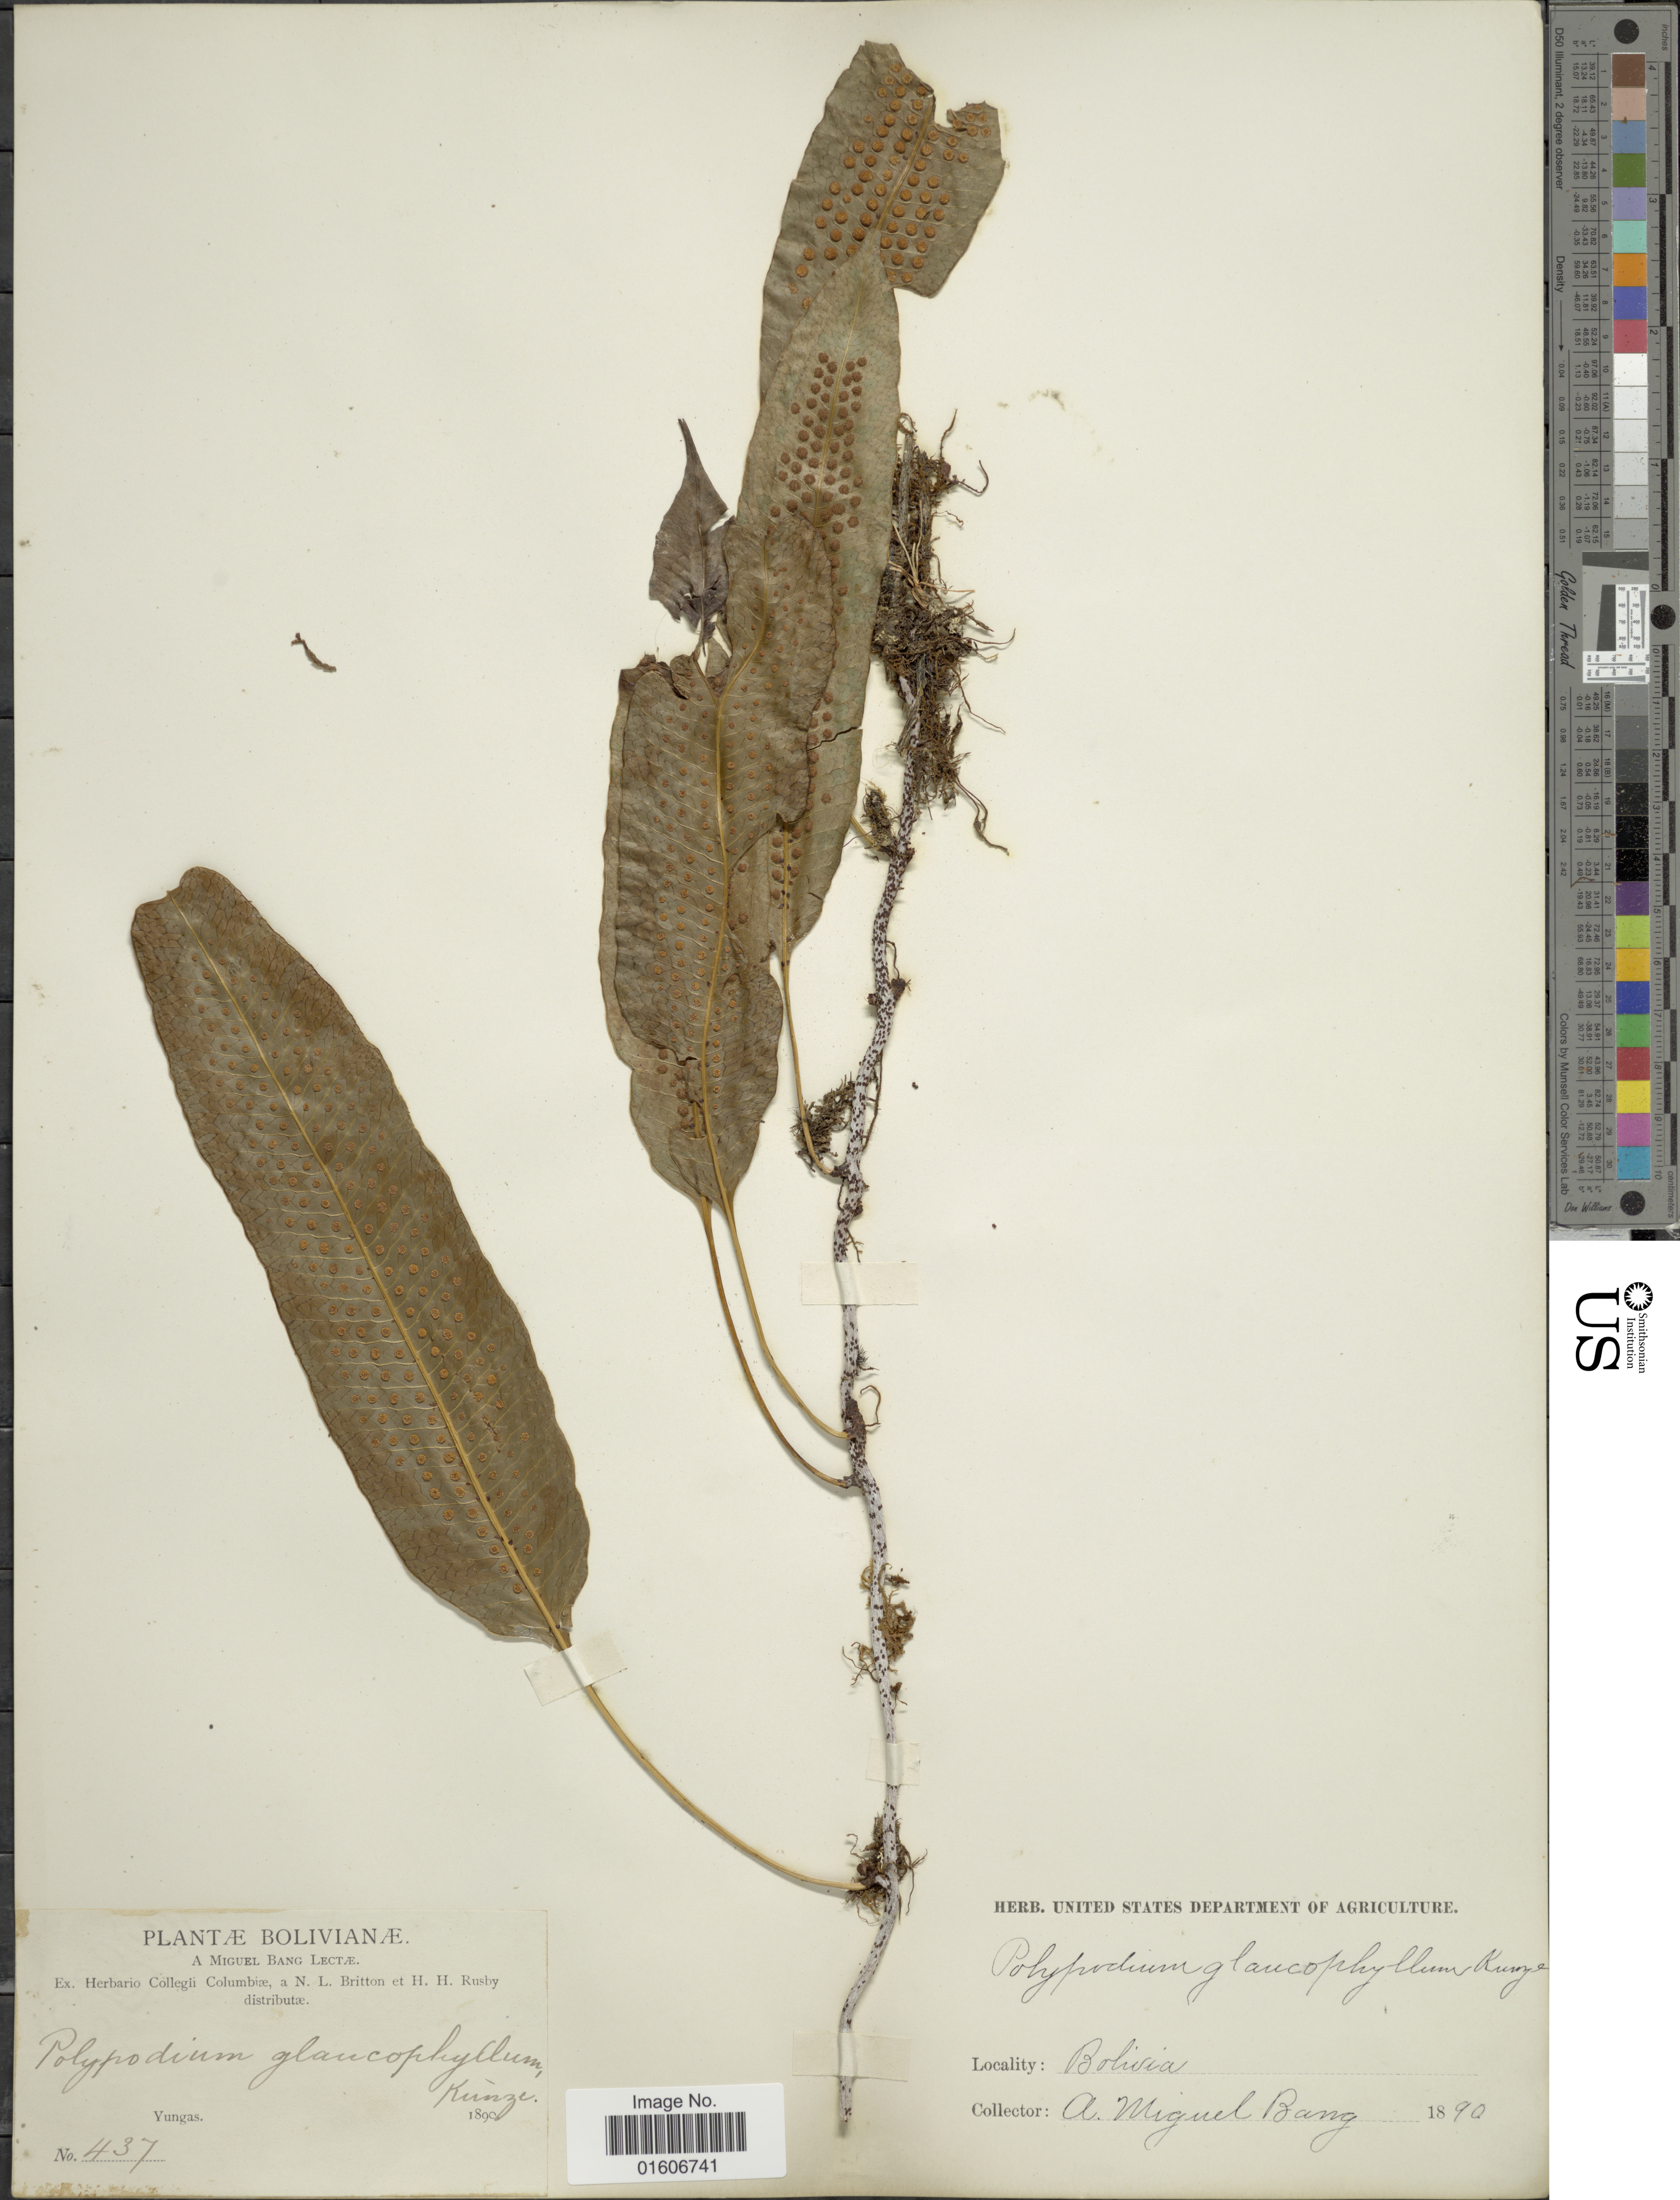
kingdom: Plantae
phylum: Tracheophyta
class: Polypodiopsida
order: Polypodiales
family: Polypodiaceae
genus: Serpocaulon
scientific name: Serpocaulon levigatum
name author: (Cav.) A.R. Sm.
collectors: M. Bang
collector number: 437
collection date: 1890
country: Bolivia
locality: Yungas